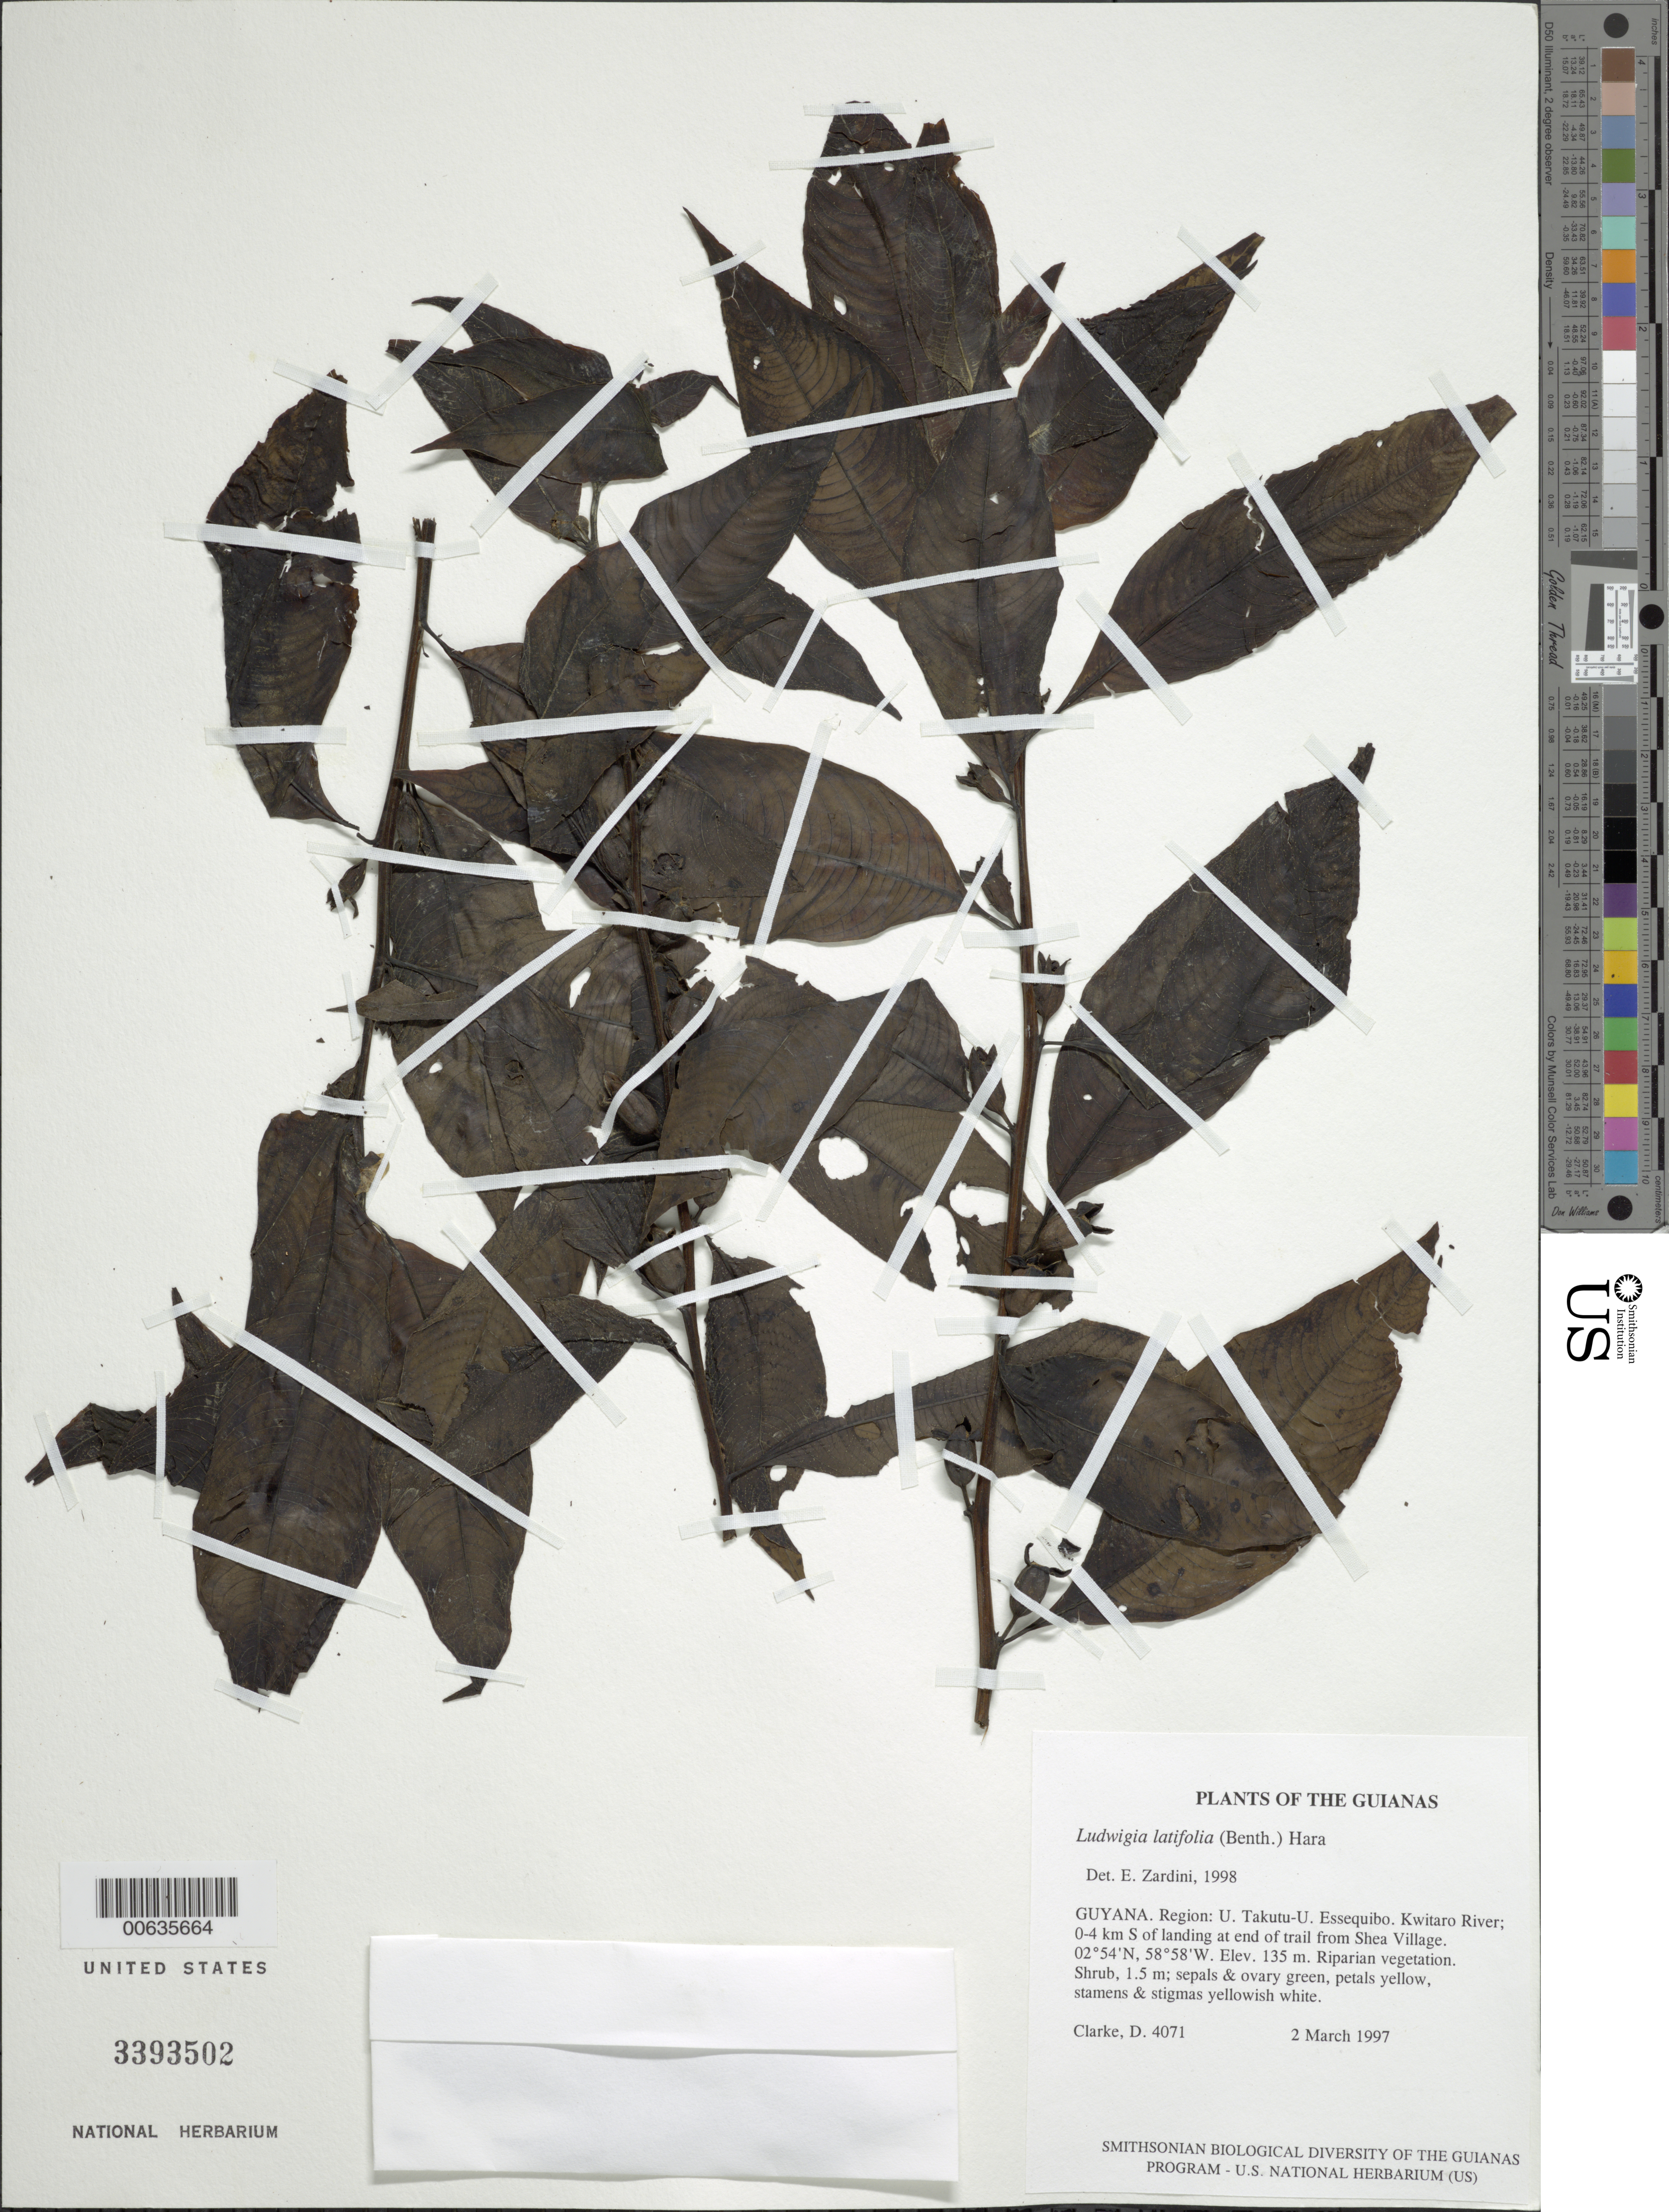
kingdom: Plantae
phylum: Tracheophyta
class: Magnoliopsida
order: Myrtales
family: Onagraceae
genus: Ludwigia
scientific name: Ludwigia latifolia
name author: (Benth.) H. Hara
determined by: Zardini, E. M.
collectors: H. D. Clarke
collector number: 4071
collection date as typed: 2 March 1997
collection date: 1997-03-02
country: Guyana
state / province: U. Takutu-U. Essequibo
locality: Kwitaro River; 0-4 km S of landing at end of trail from Shea Village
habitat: Riparian vegetation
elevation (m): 135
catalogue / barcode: US 3393502